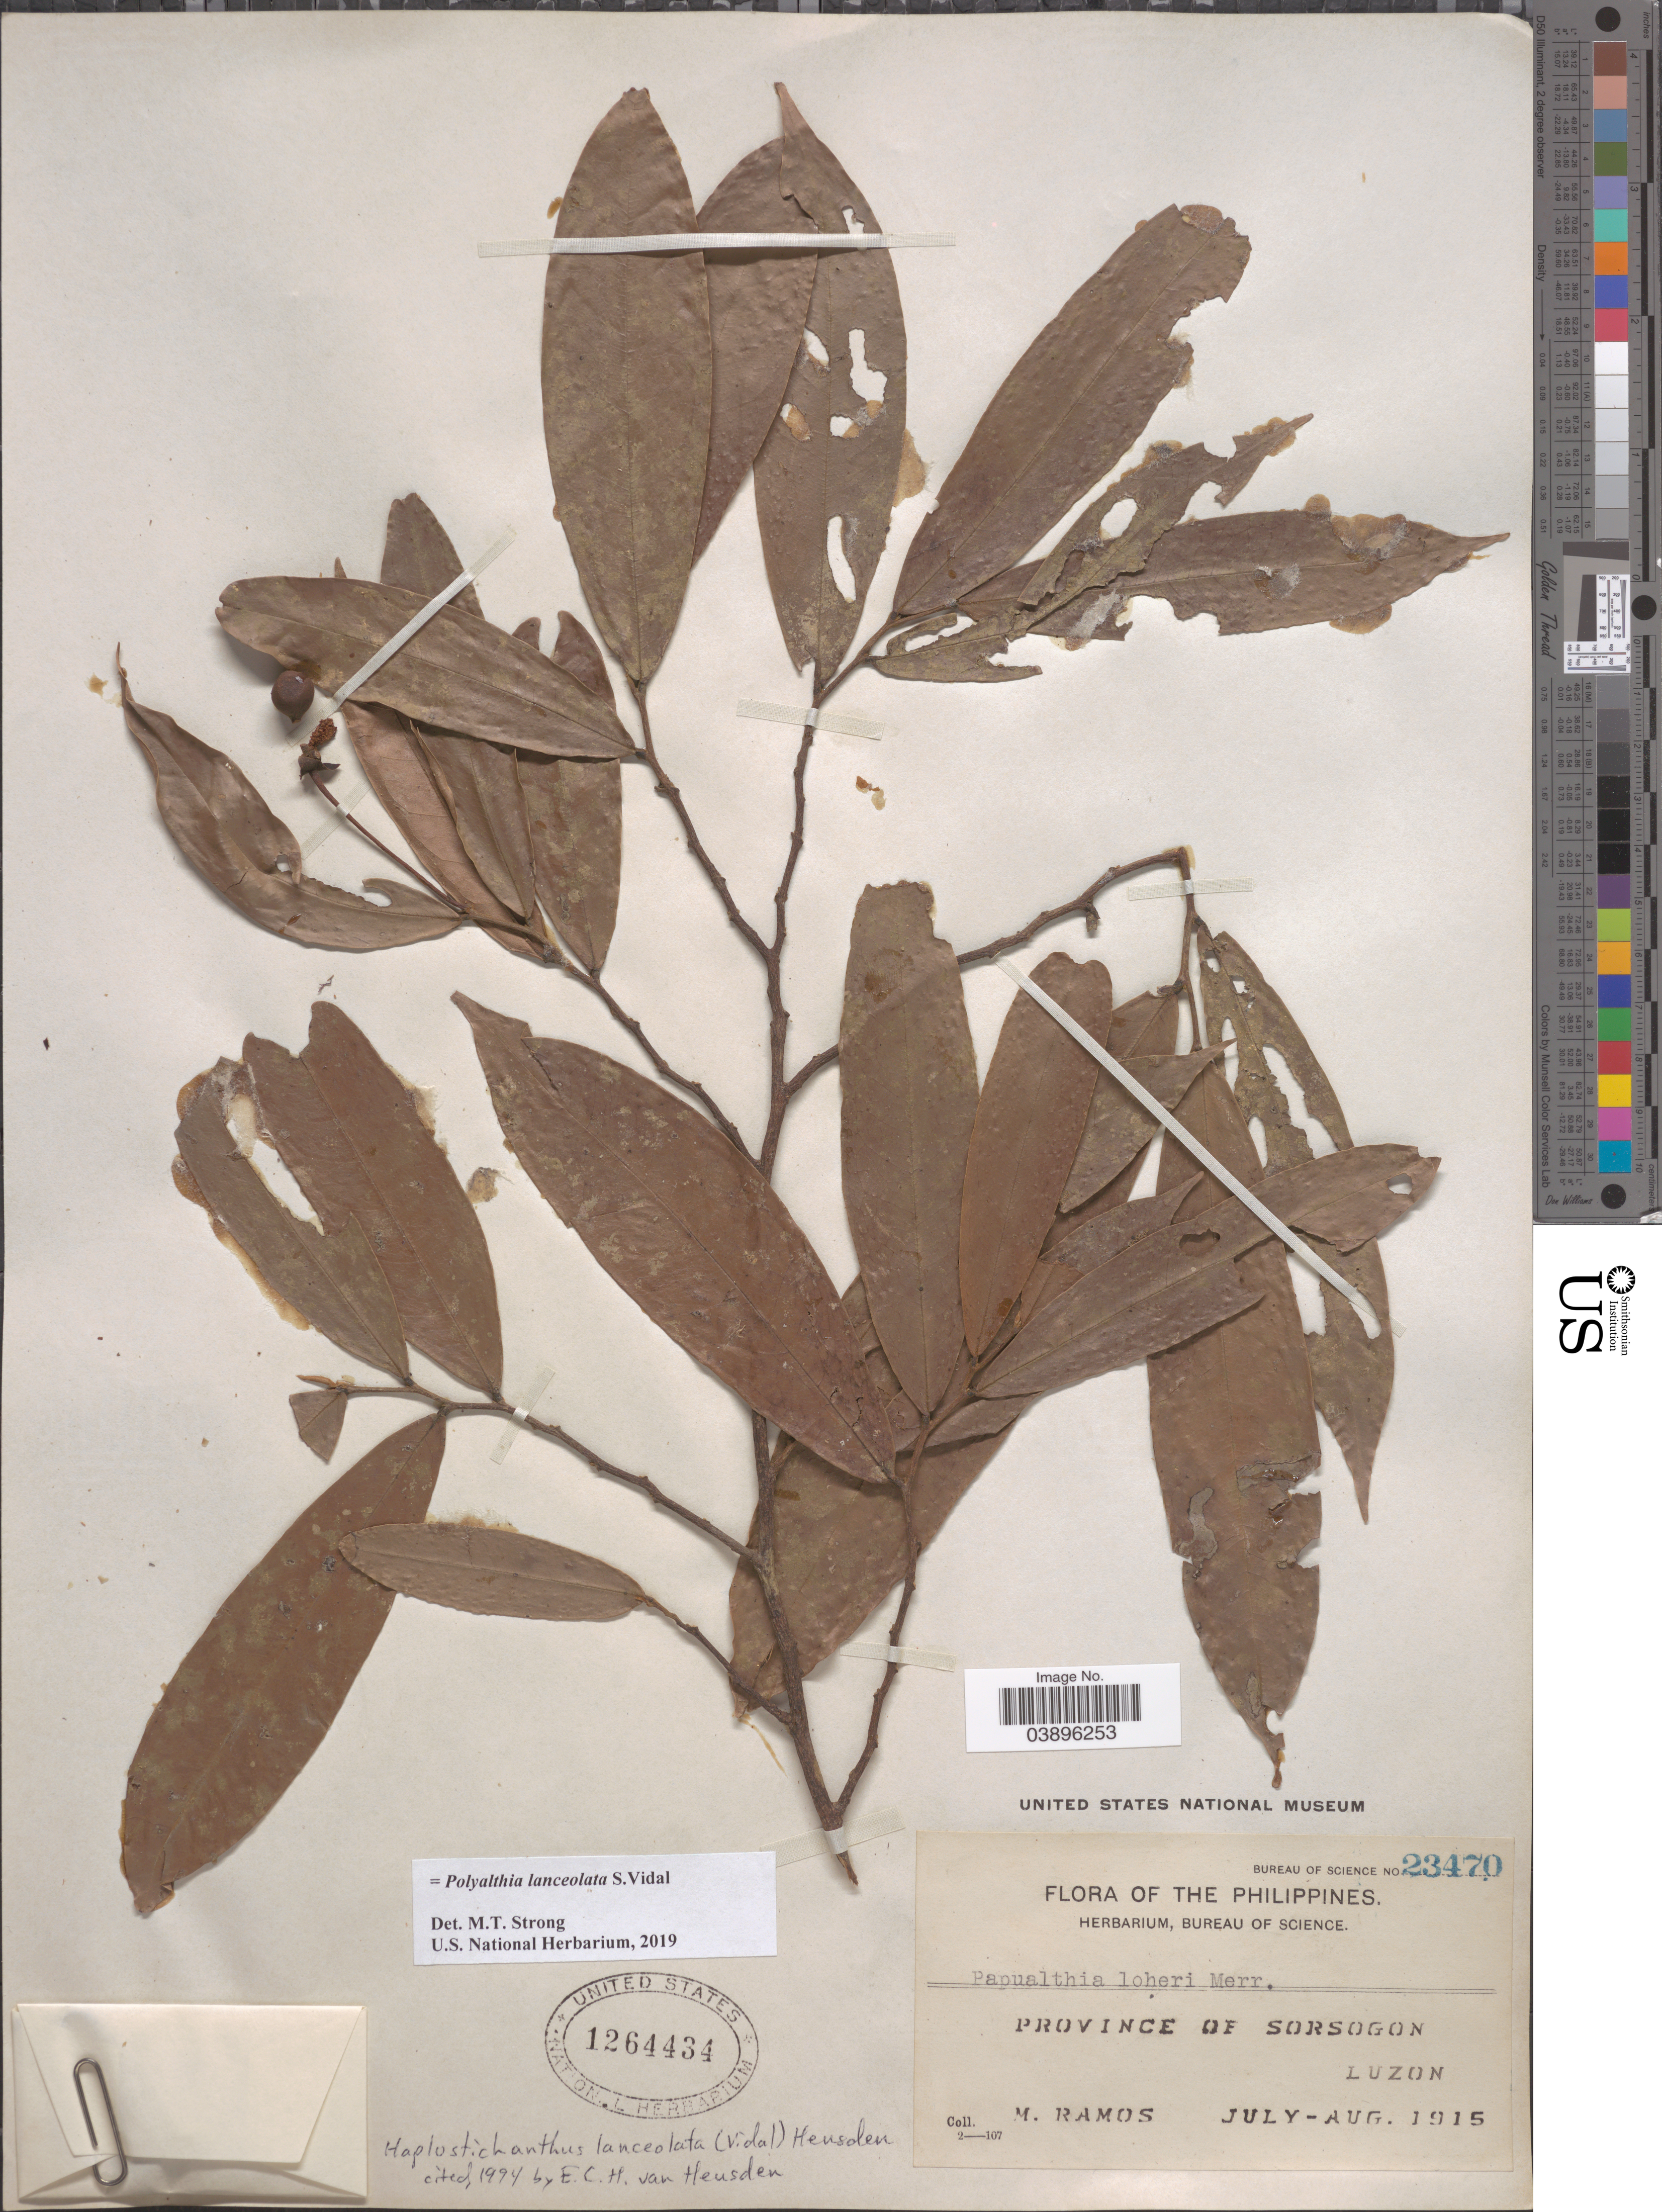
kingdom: Plantae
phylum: Tracheophyta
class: Magnoliopsida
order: Magnoliales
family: Annonaceae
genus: Polyalthia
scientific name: Polyalthia lanceolata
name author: S. Vidal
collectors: M. Ramos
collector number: Bureau of Science 23470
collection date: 1915-07/1915-08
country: Philippines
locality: Province of Sorsogon. Luzon.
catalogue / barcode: US 1264434